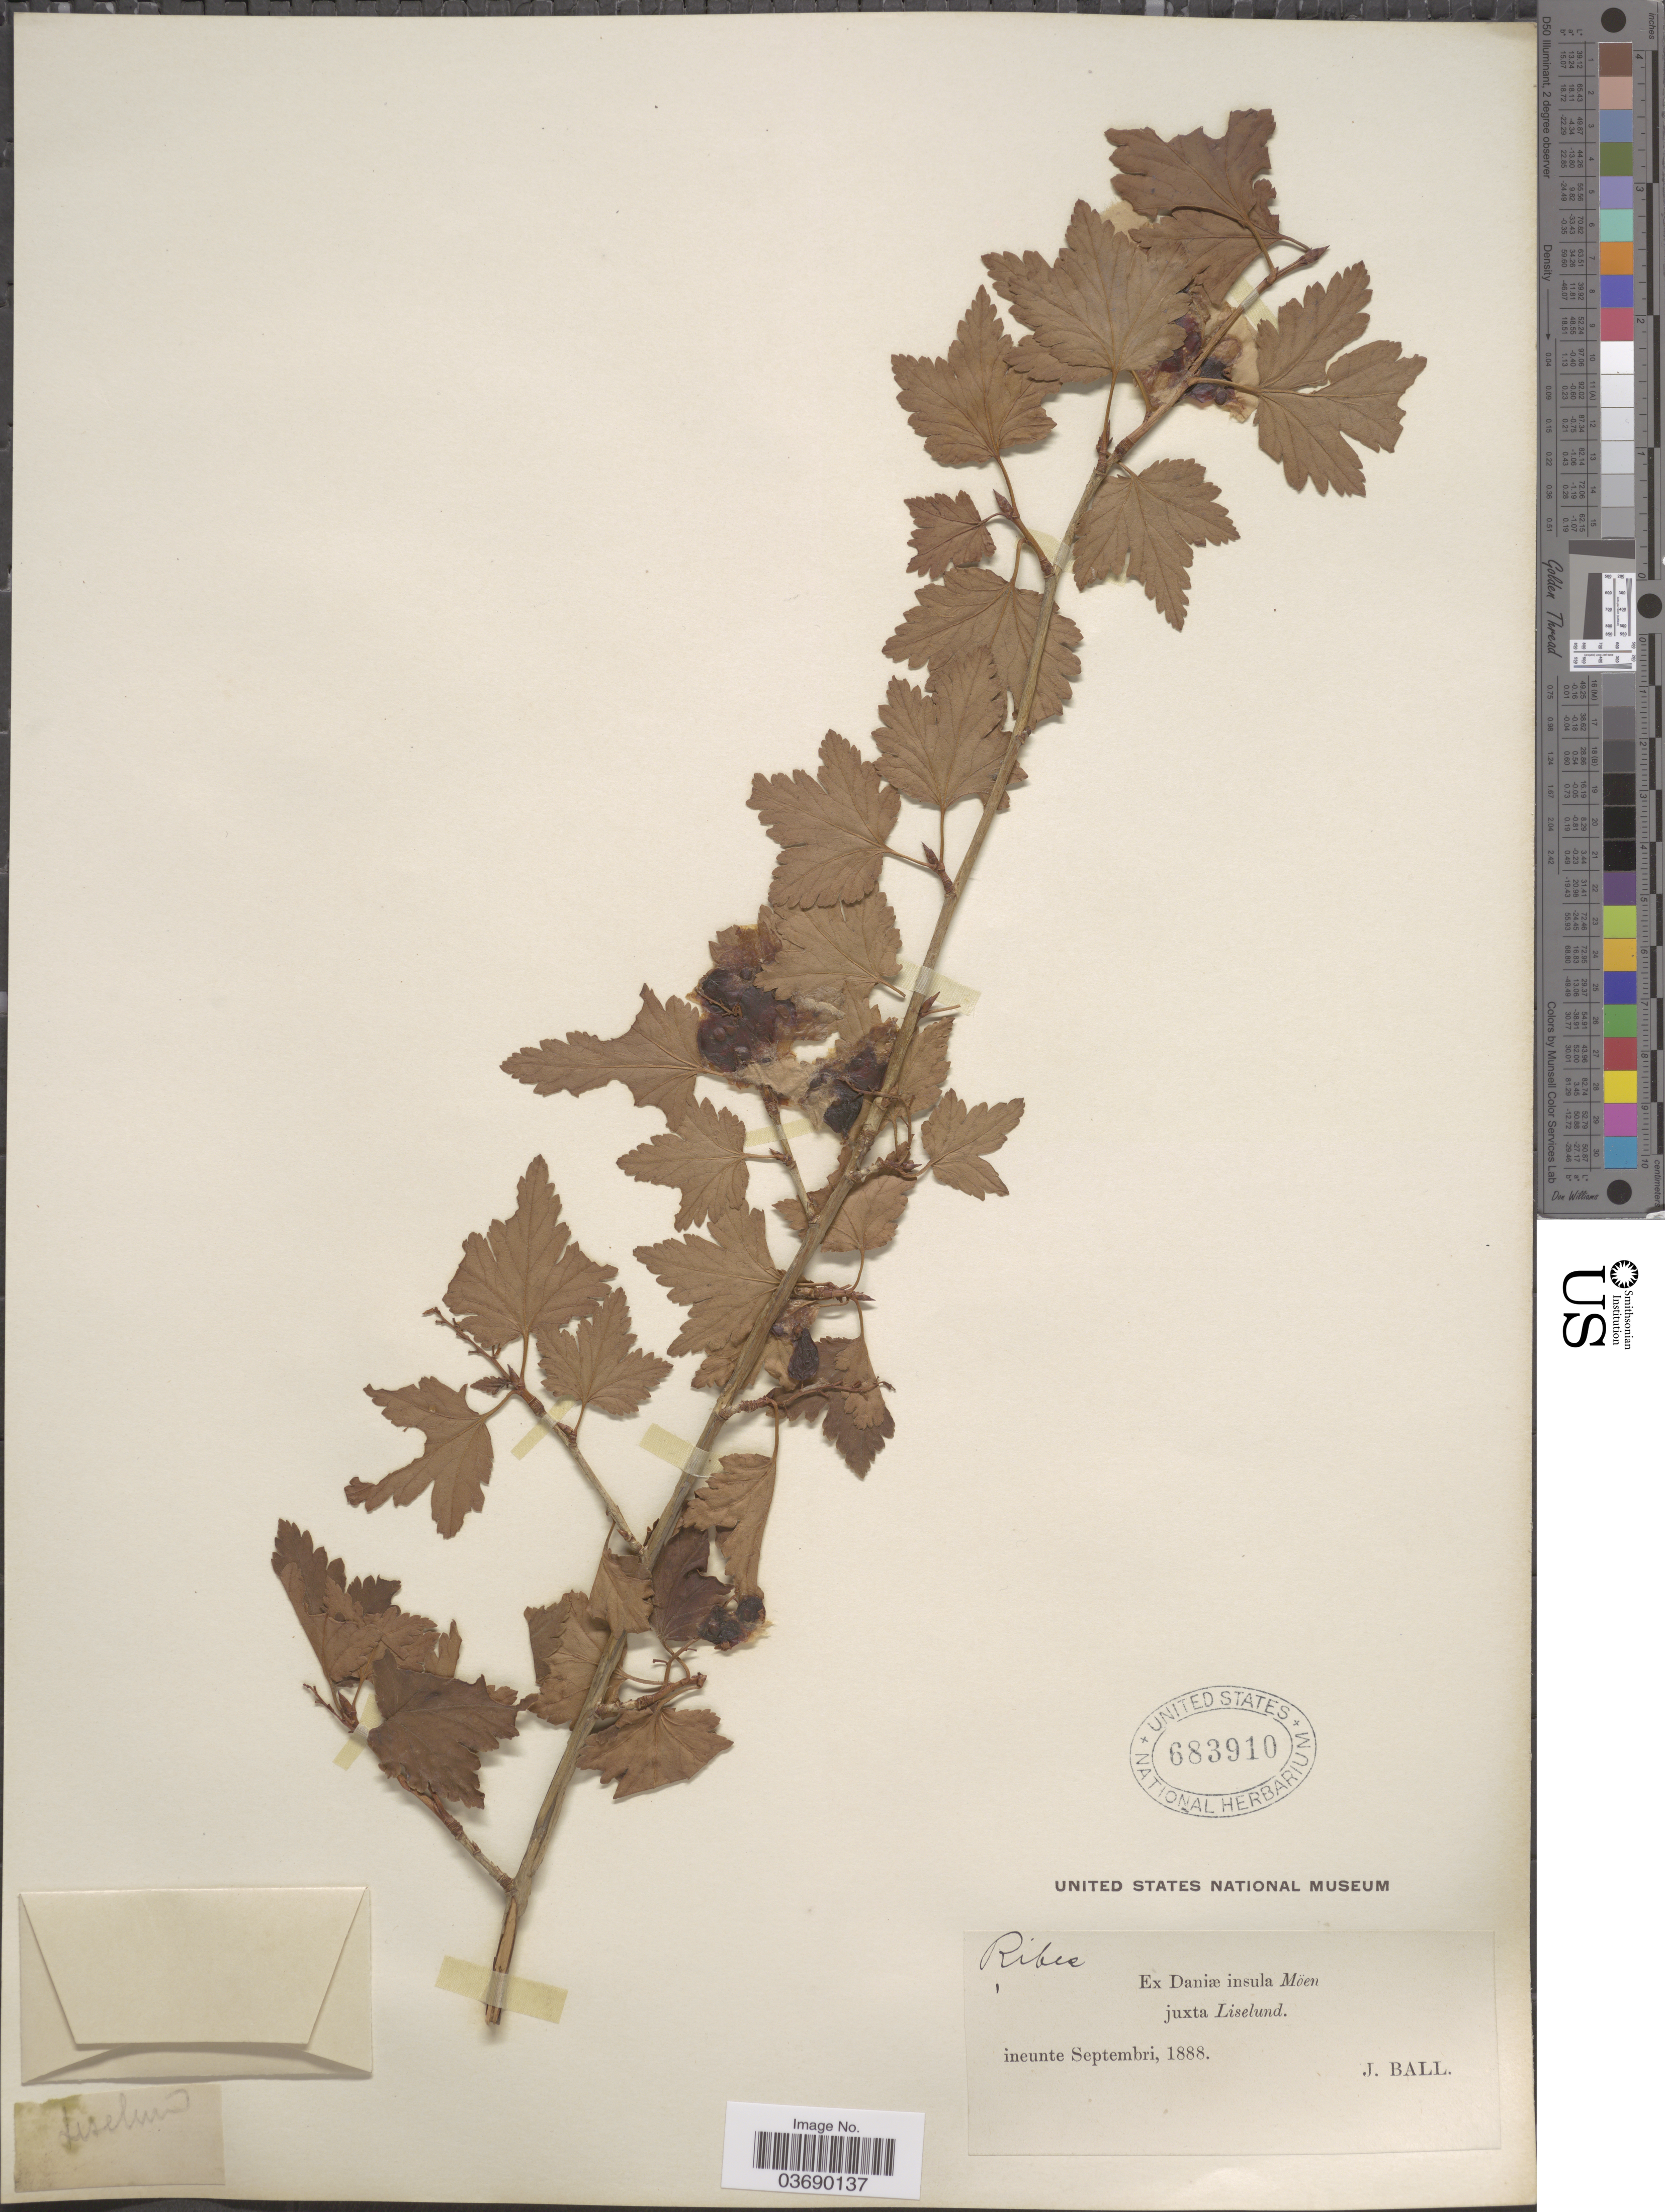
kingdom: Plantae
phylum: Tracheophyta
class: Magnoliopsida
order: Saxifragales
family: Grossulariaceae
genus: Ribes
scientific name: Ribes rubrum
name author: L.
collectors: J. Ball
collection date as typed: Ineunte Septembri, 1888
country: Denmark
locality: Ex Daniæ insula Möen juxta Liselund.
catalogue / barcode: US 683910